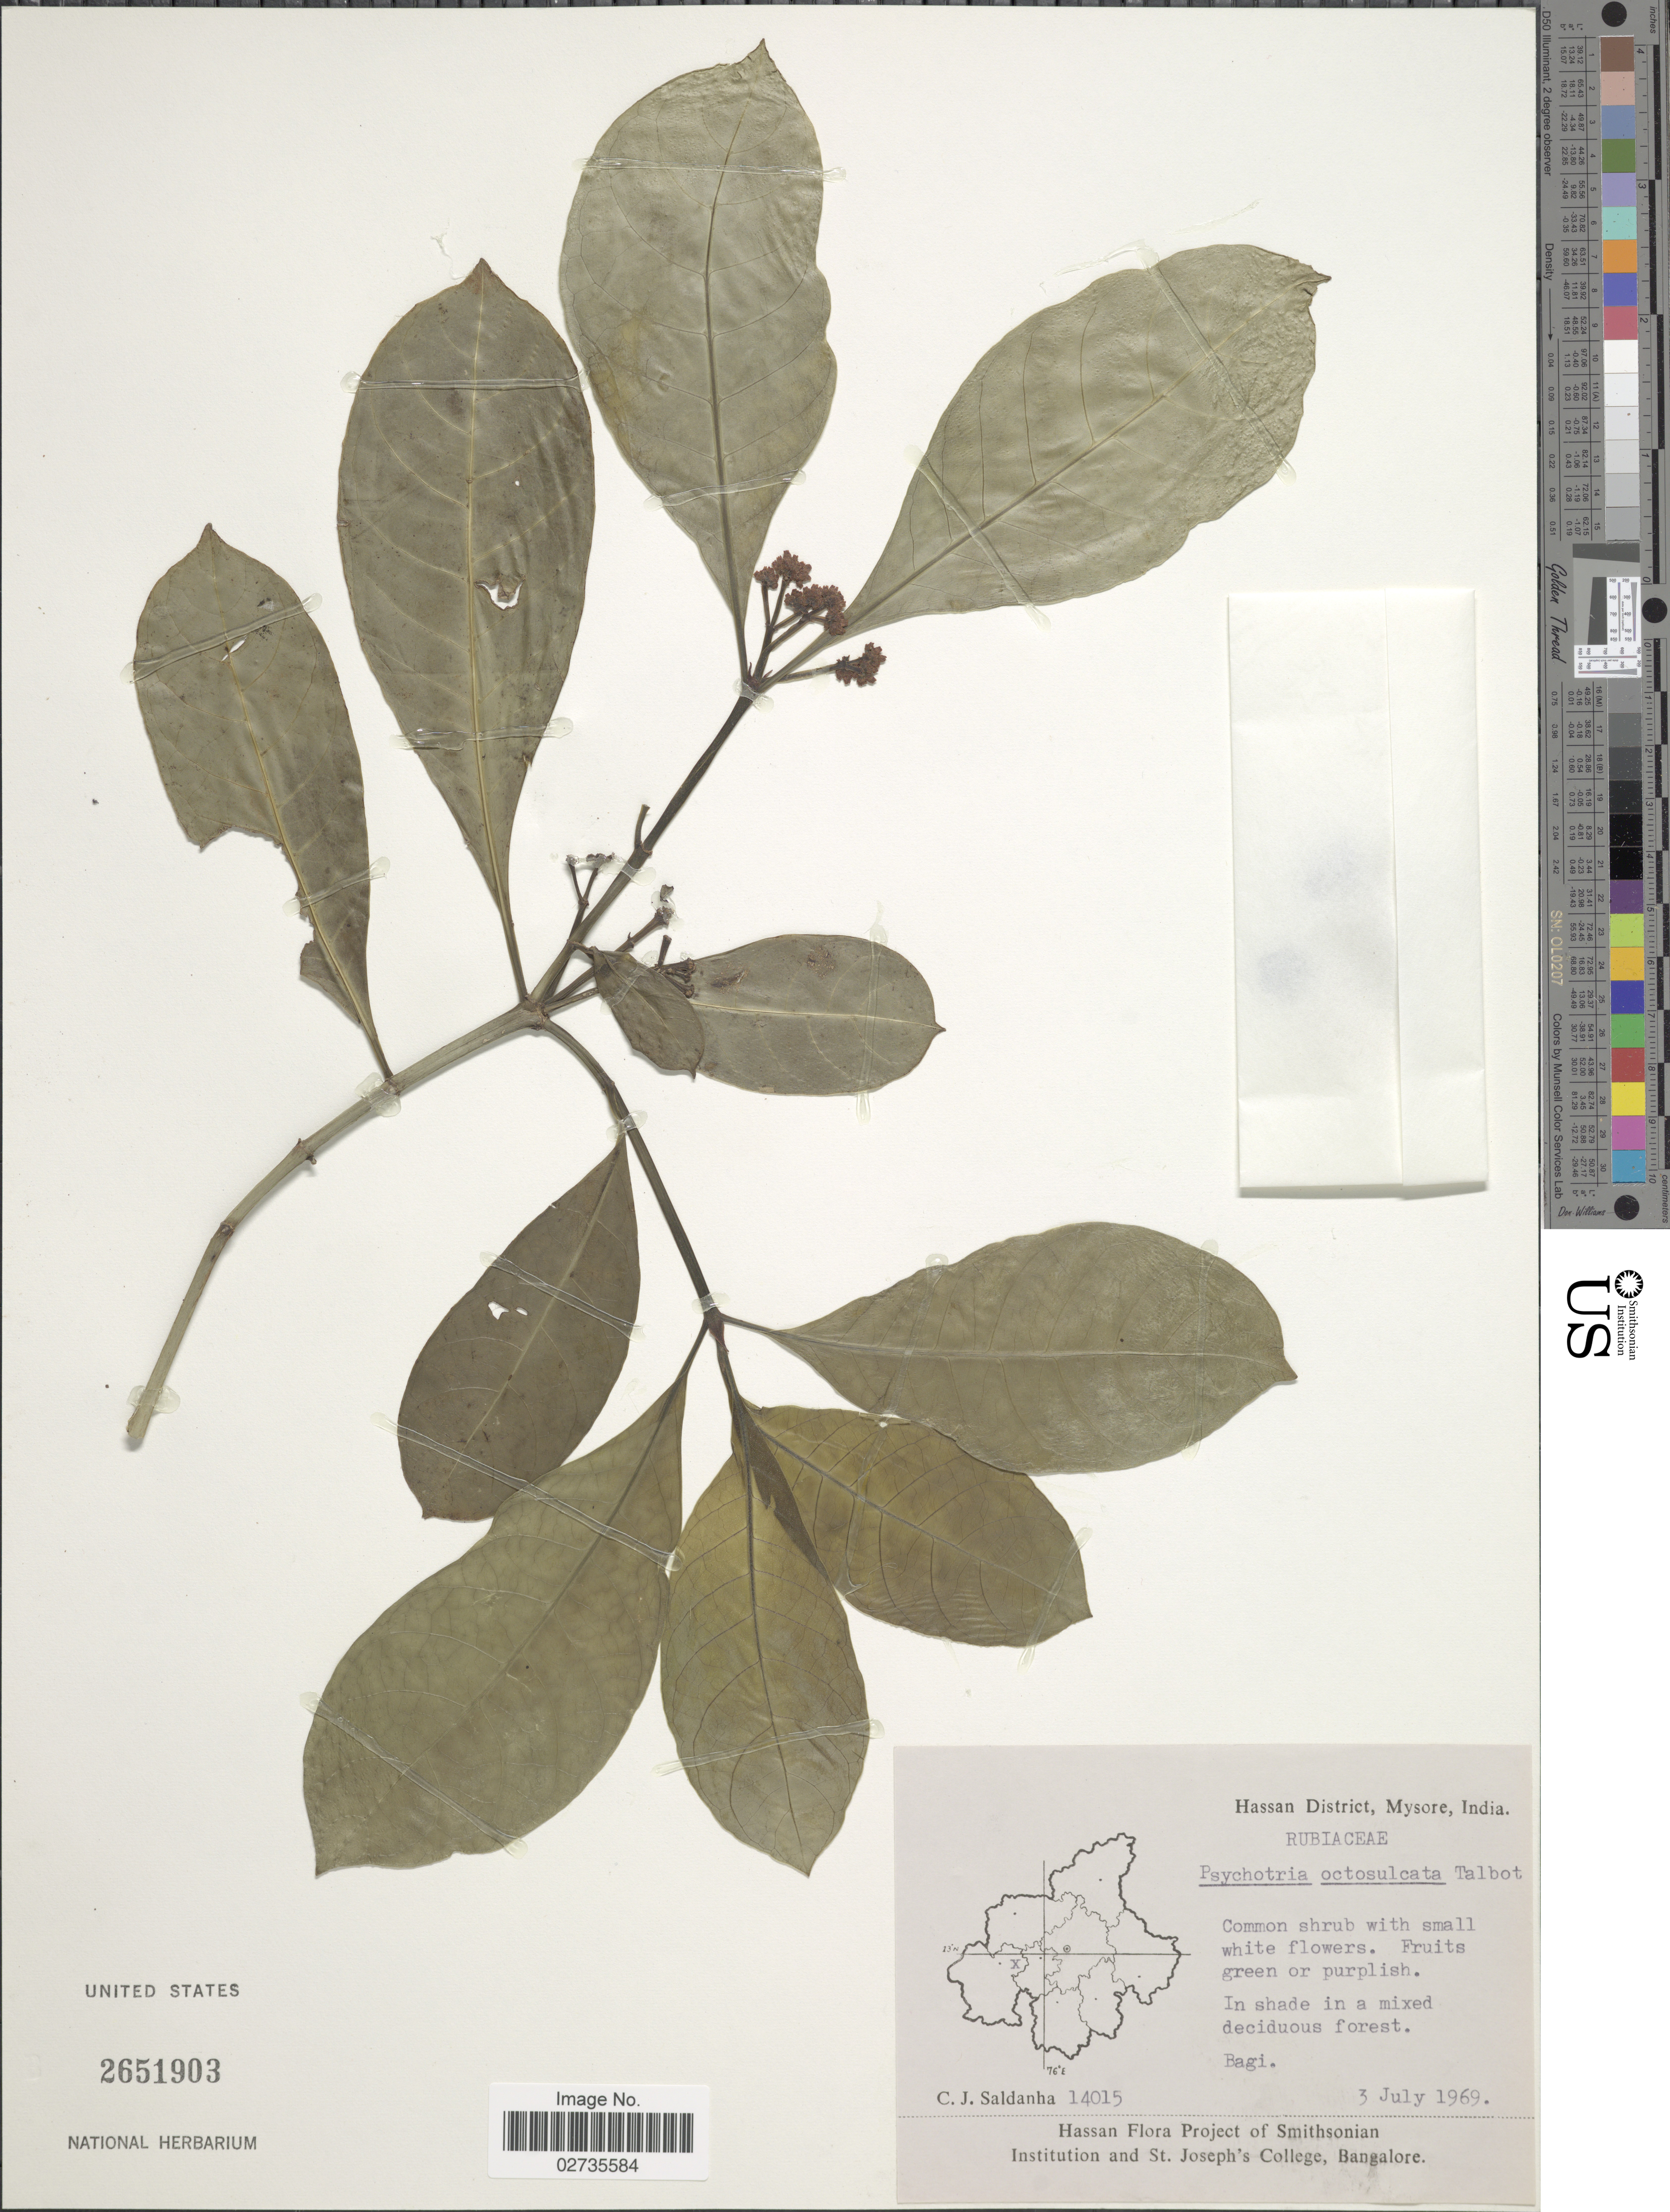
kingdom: Plantae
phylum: Tracheophyta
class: Magnoliopsida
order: Gentianales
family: Rubiaceae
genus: Psychotria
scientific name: Psychotria octosulcata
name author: Talbot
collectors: C. Saldanha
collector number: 14015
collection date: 1969-07-03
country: India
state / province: Karnataka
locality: Hassan District, Mysore District, In shade in a mixed deciduous forest. Bagi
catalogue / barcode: US 2651903